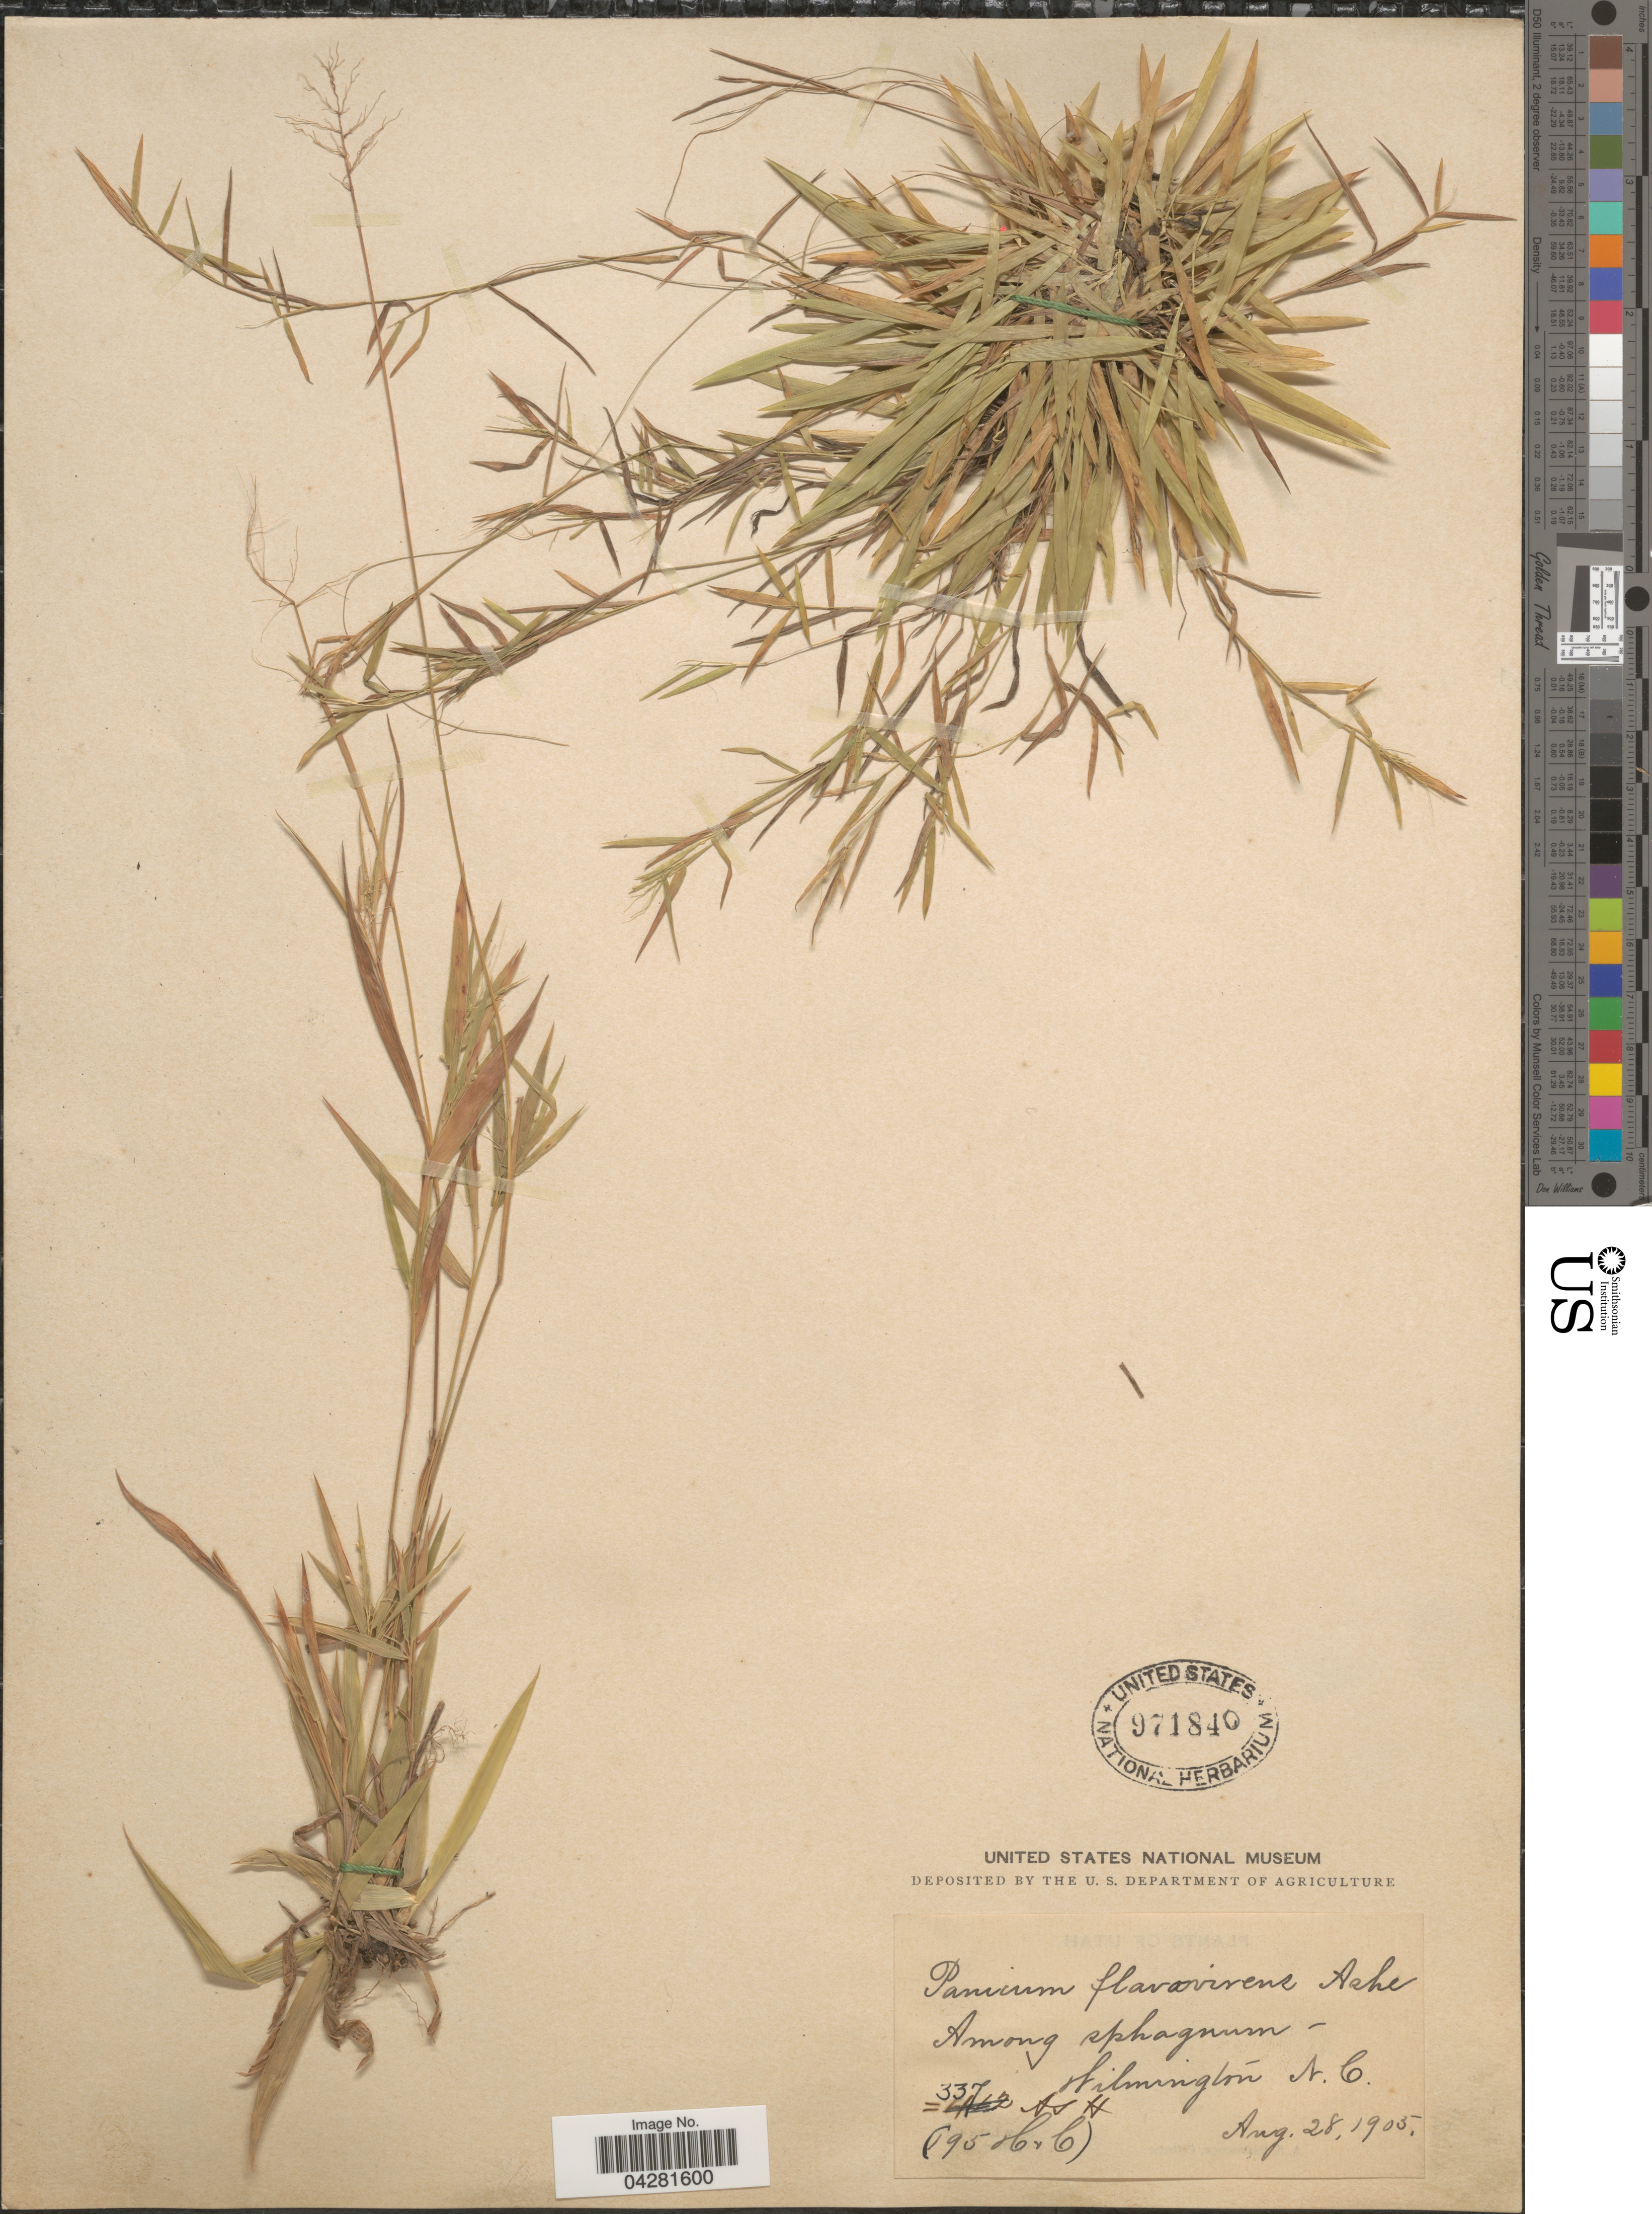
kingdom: Plantae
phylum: Tracheophyta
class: Liliopsida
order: Poales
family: Poaceae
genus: Dichanthelium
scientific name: Dichanthelium ensifolium var. ensifolium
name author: (Baldwin ex Elliot) Gould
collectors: A. H. & C.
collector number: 195/337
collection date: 1905-08-28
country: United States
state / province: North Carolina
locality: Wilmington.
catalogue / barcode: US 971840